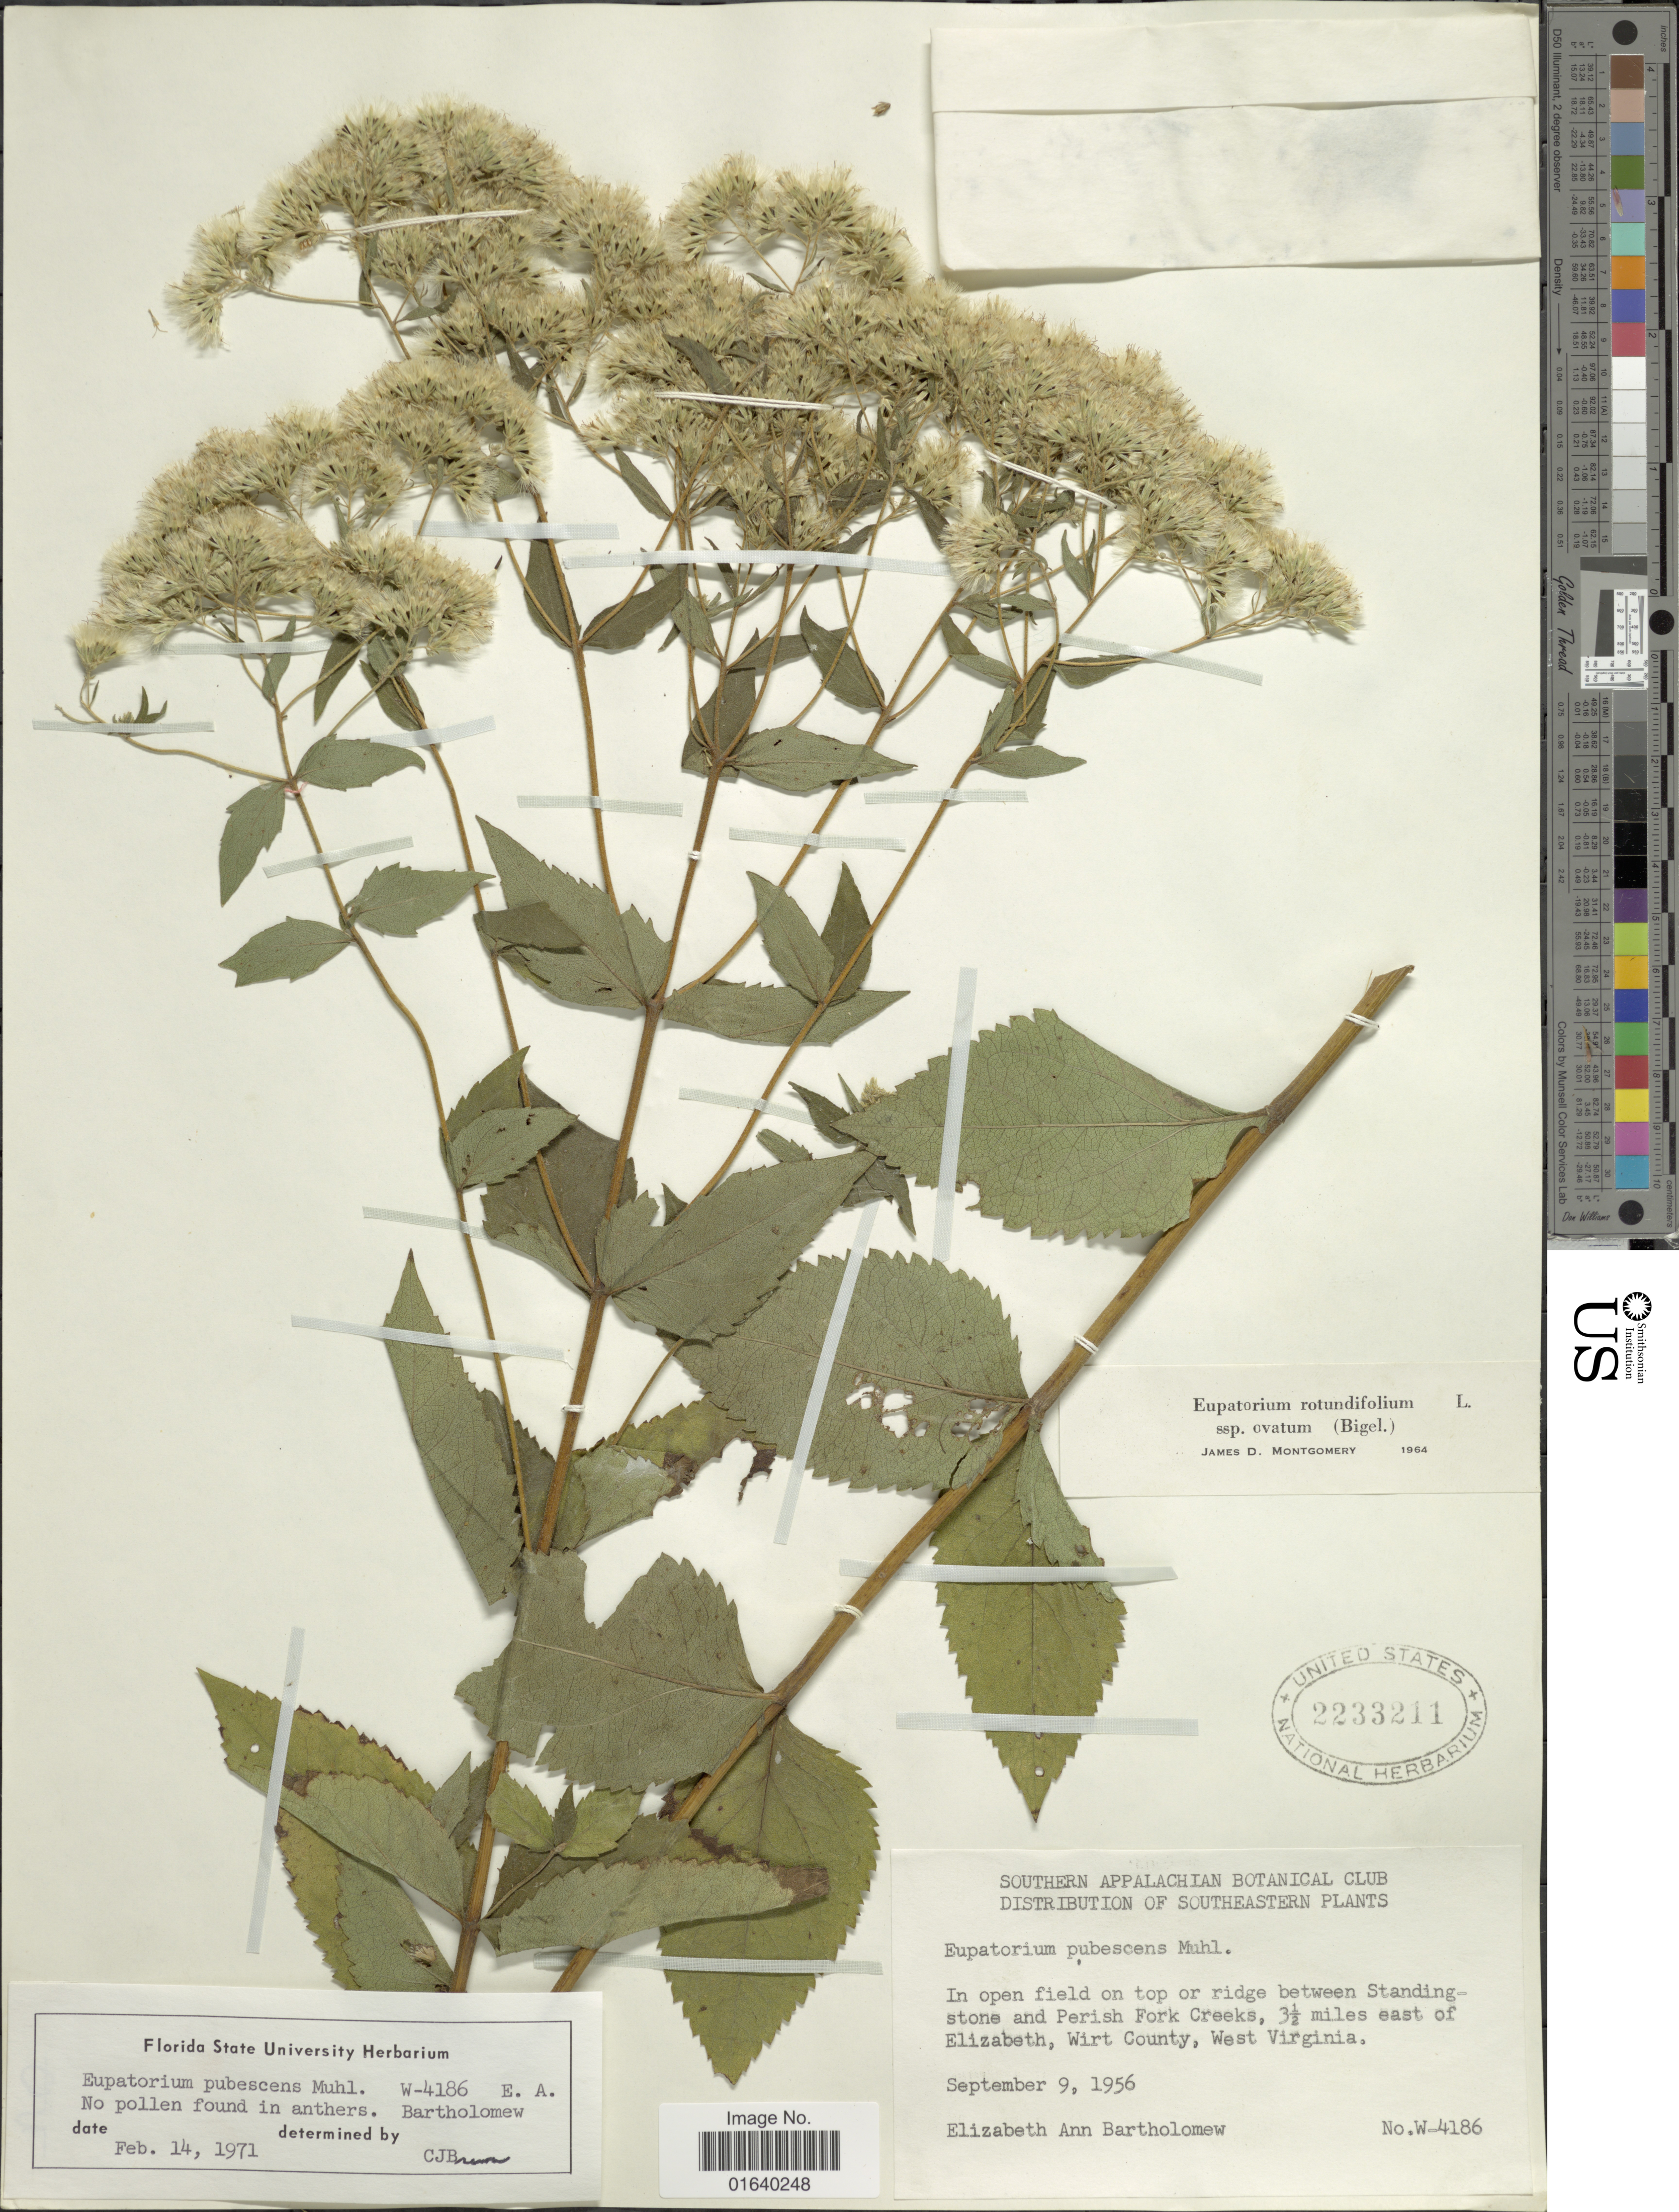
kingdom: Plantae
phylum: Tracheophyta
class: Magnoliopsida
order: Asterales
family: Asteraceae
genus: Eupatorium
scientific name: Eupatorium rotundifolium var. ovatum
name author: (Bigelow) J.D. Montgom. & Fairbrothers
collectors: E. Bartholomew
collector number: W-4186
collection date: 1956-09-09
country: United States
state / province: West Virginia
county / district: Wirt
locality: In open field on top or ridge between Standingstone and Perish For Creek, 3½ miles east of Elizabeth, Wirt County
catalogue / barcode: US 2233211